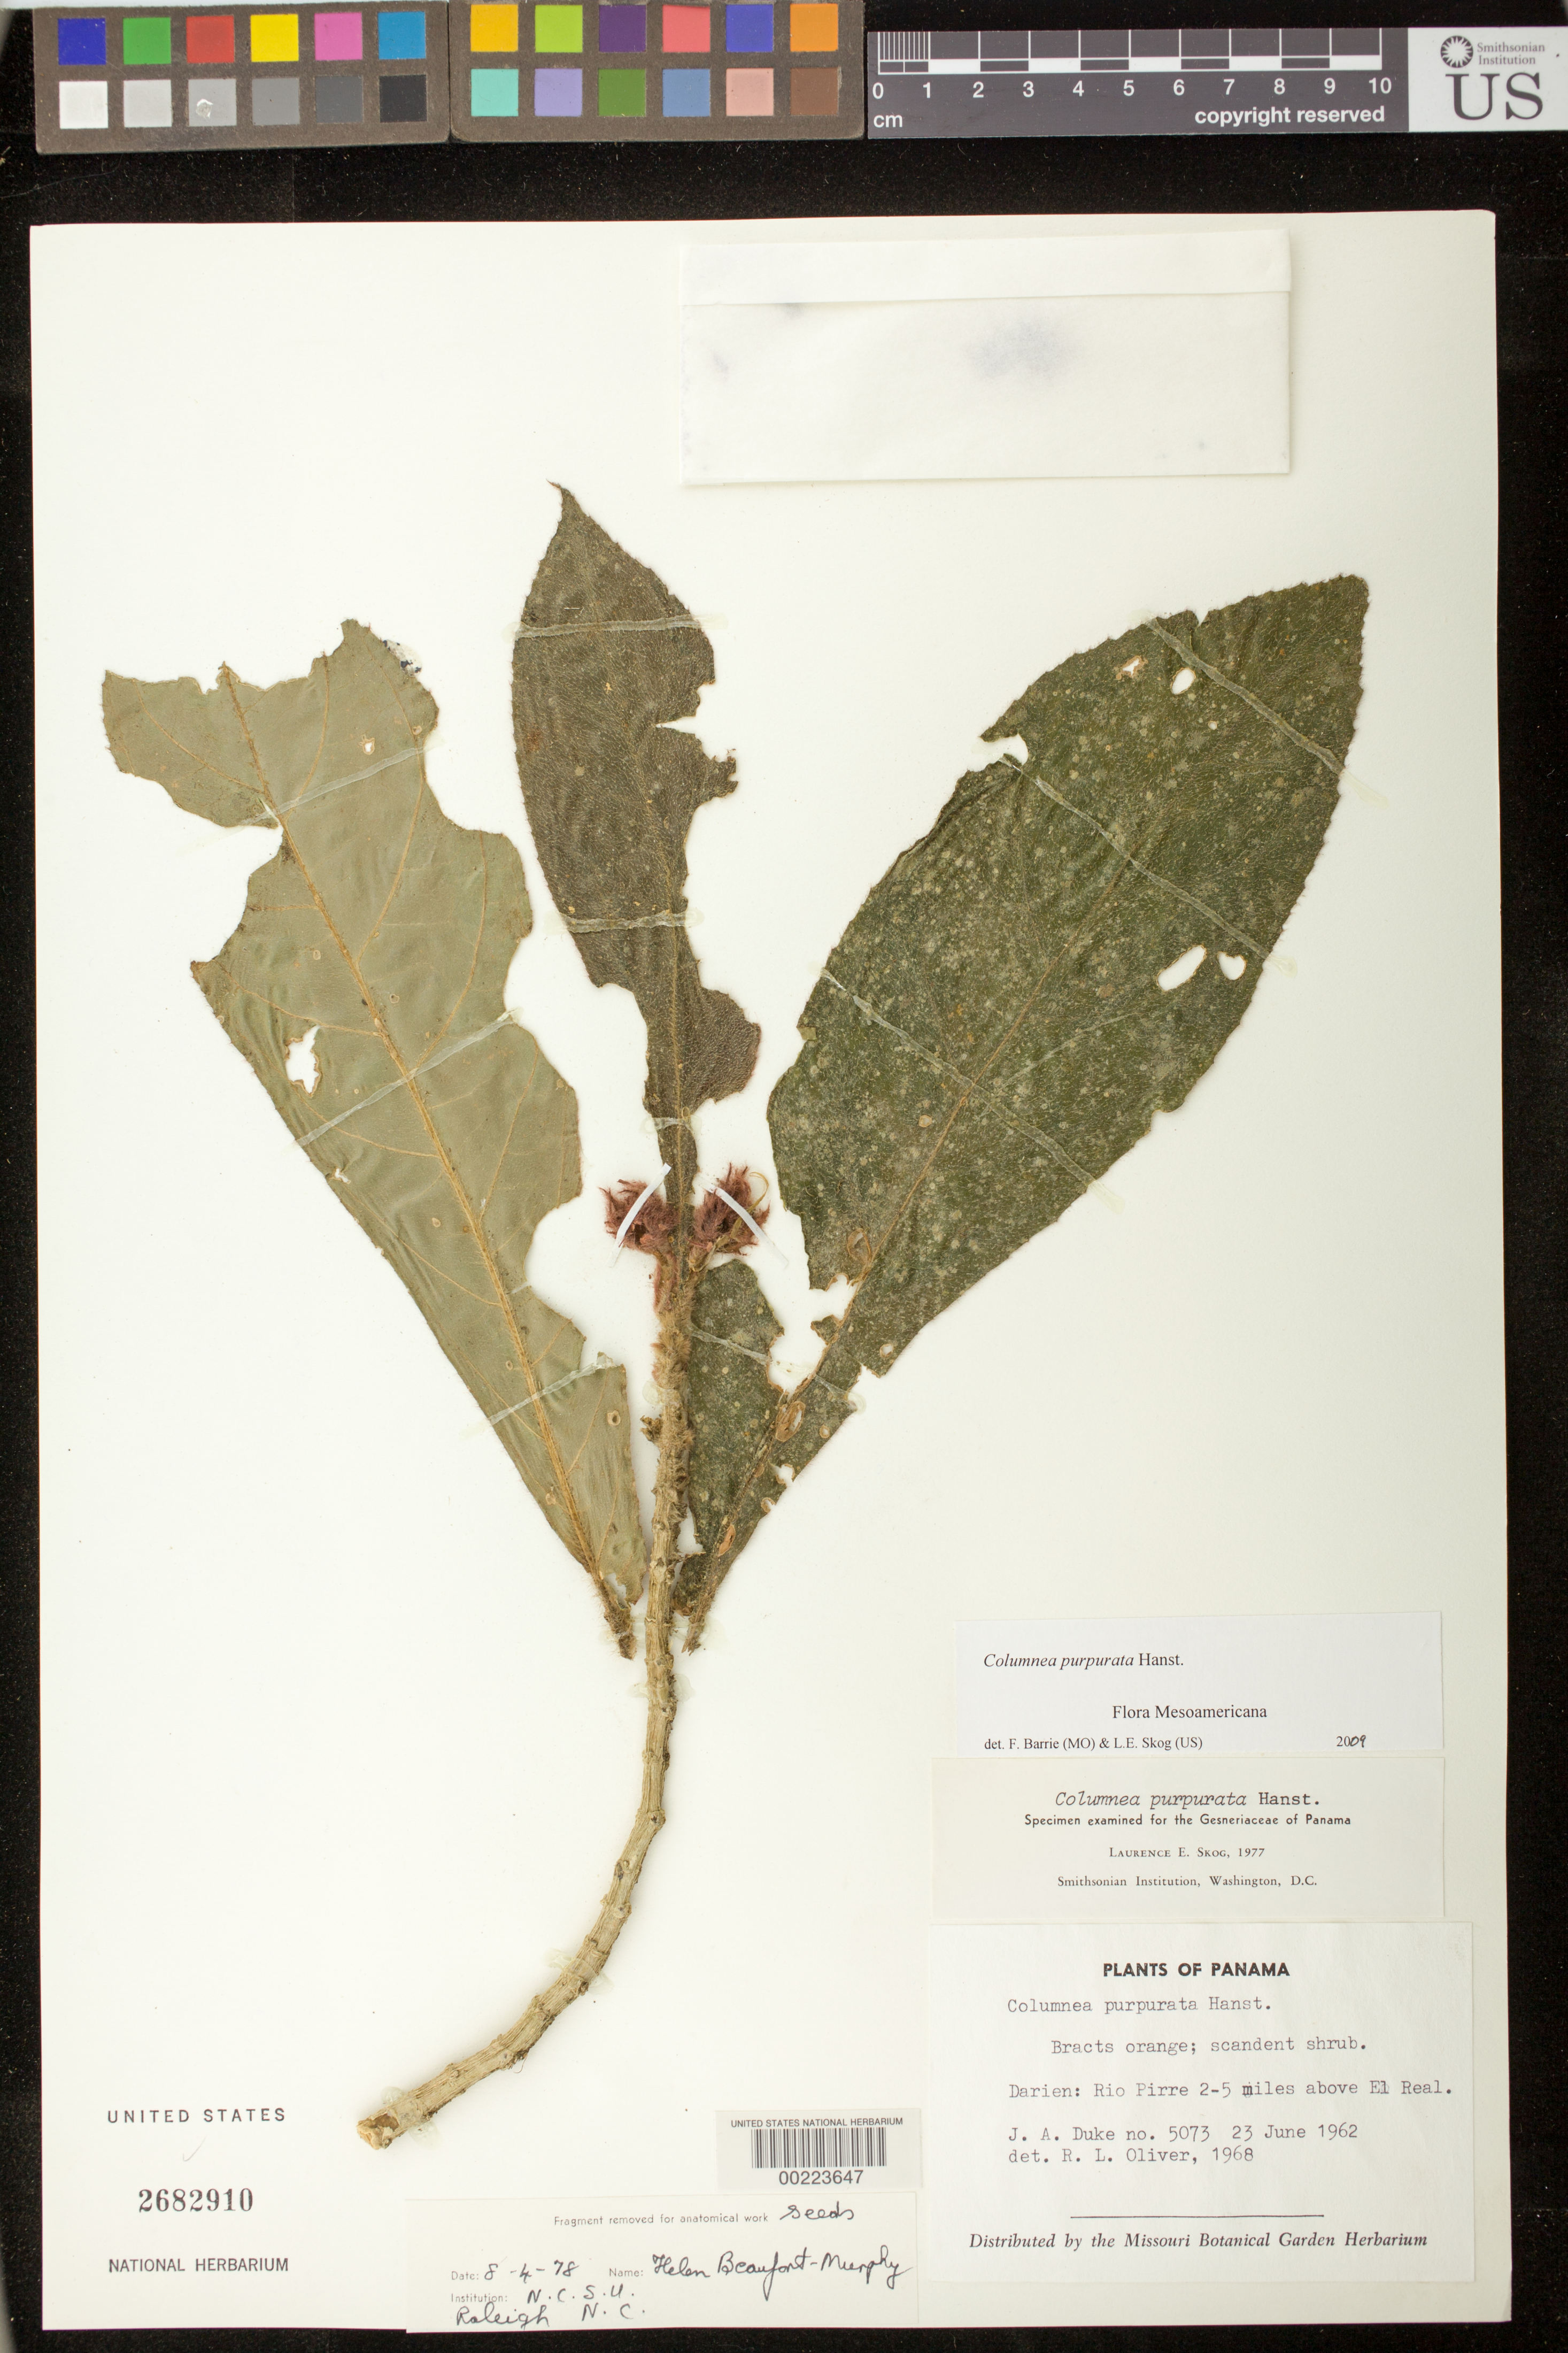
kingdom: Plantae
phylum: Tracheophyta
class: Magnoliopsida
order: Lamiales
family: Gesneriaceae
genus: Columnea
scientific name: Columnea purpurata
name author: Hanst.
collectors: J. A. Duke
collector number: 5073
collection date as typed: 23 Jun 1962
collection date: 1962-06-23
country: Panama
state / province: Darién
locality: Rio Pirre 2-5 mi above El Real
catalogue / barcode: US 2682910